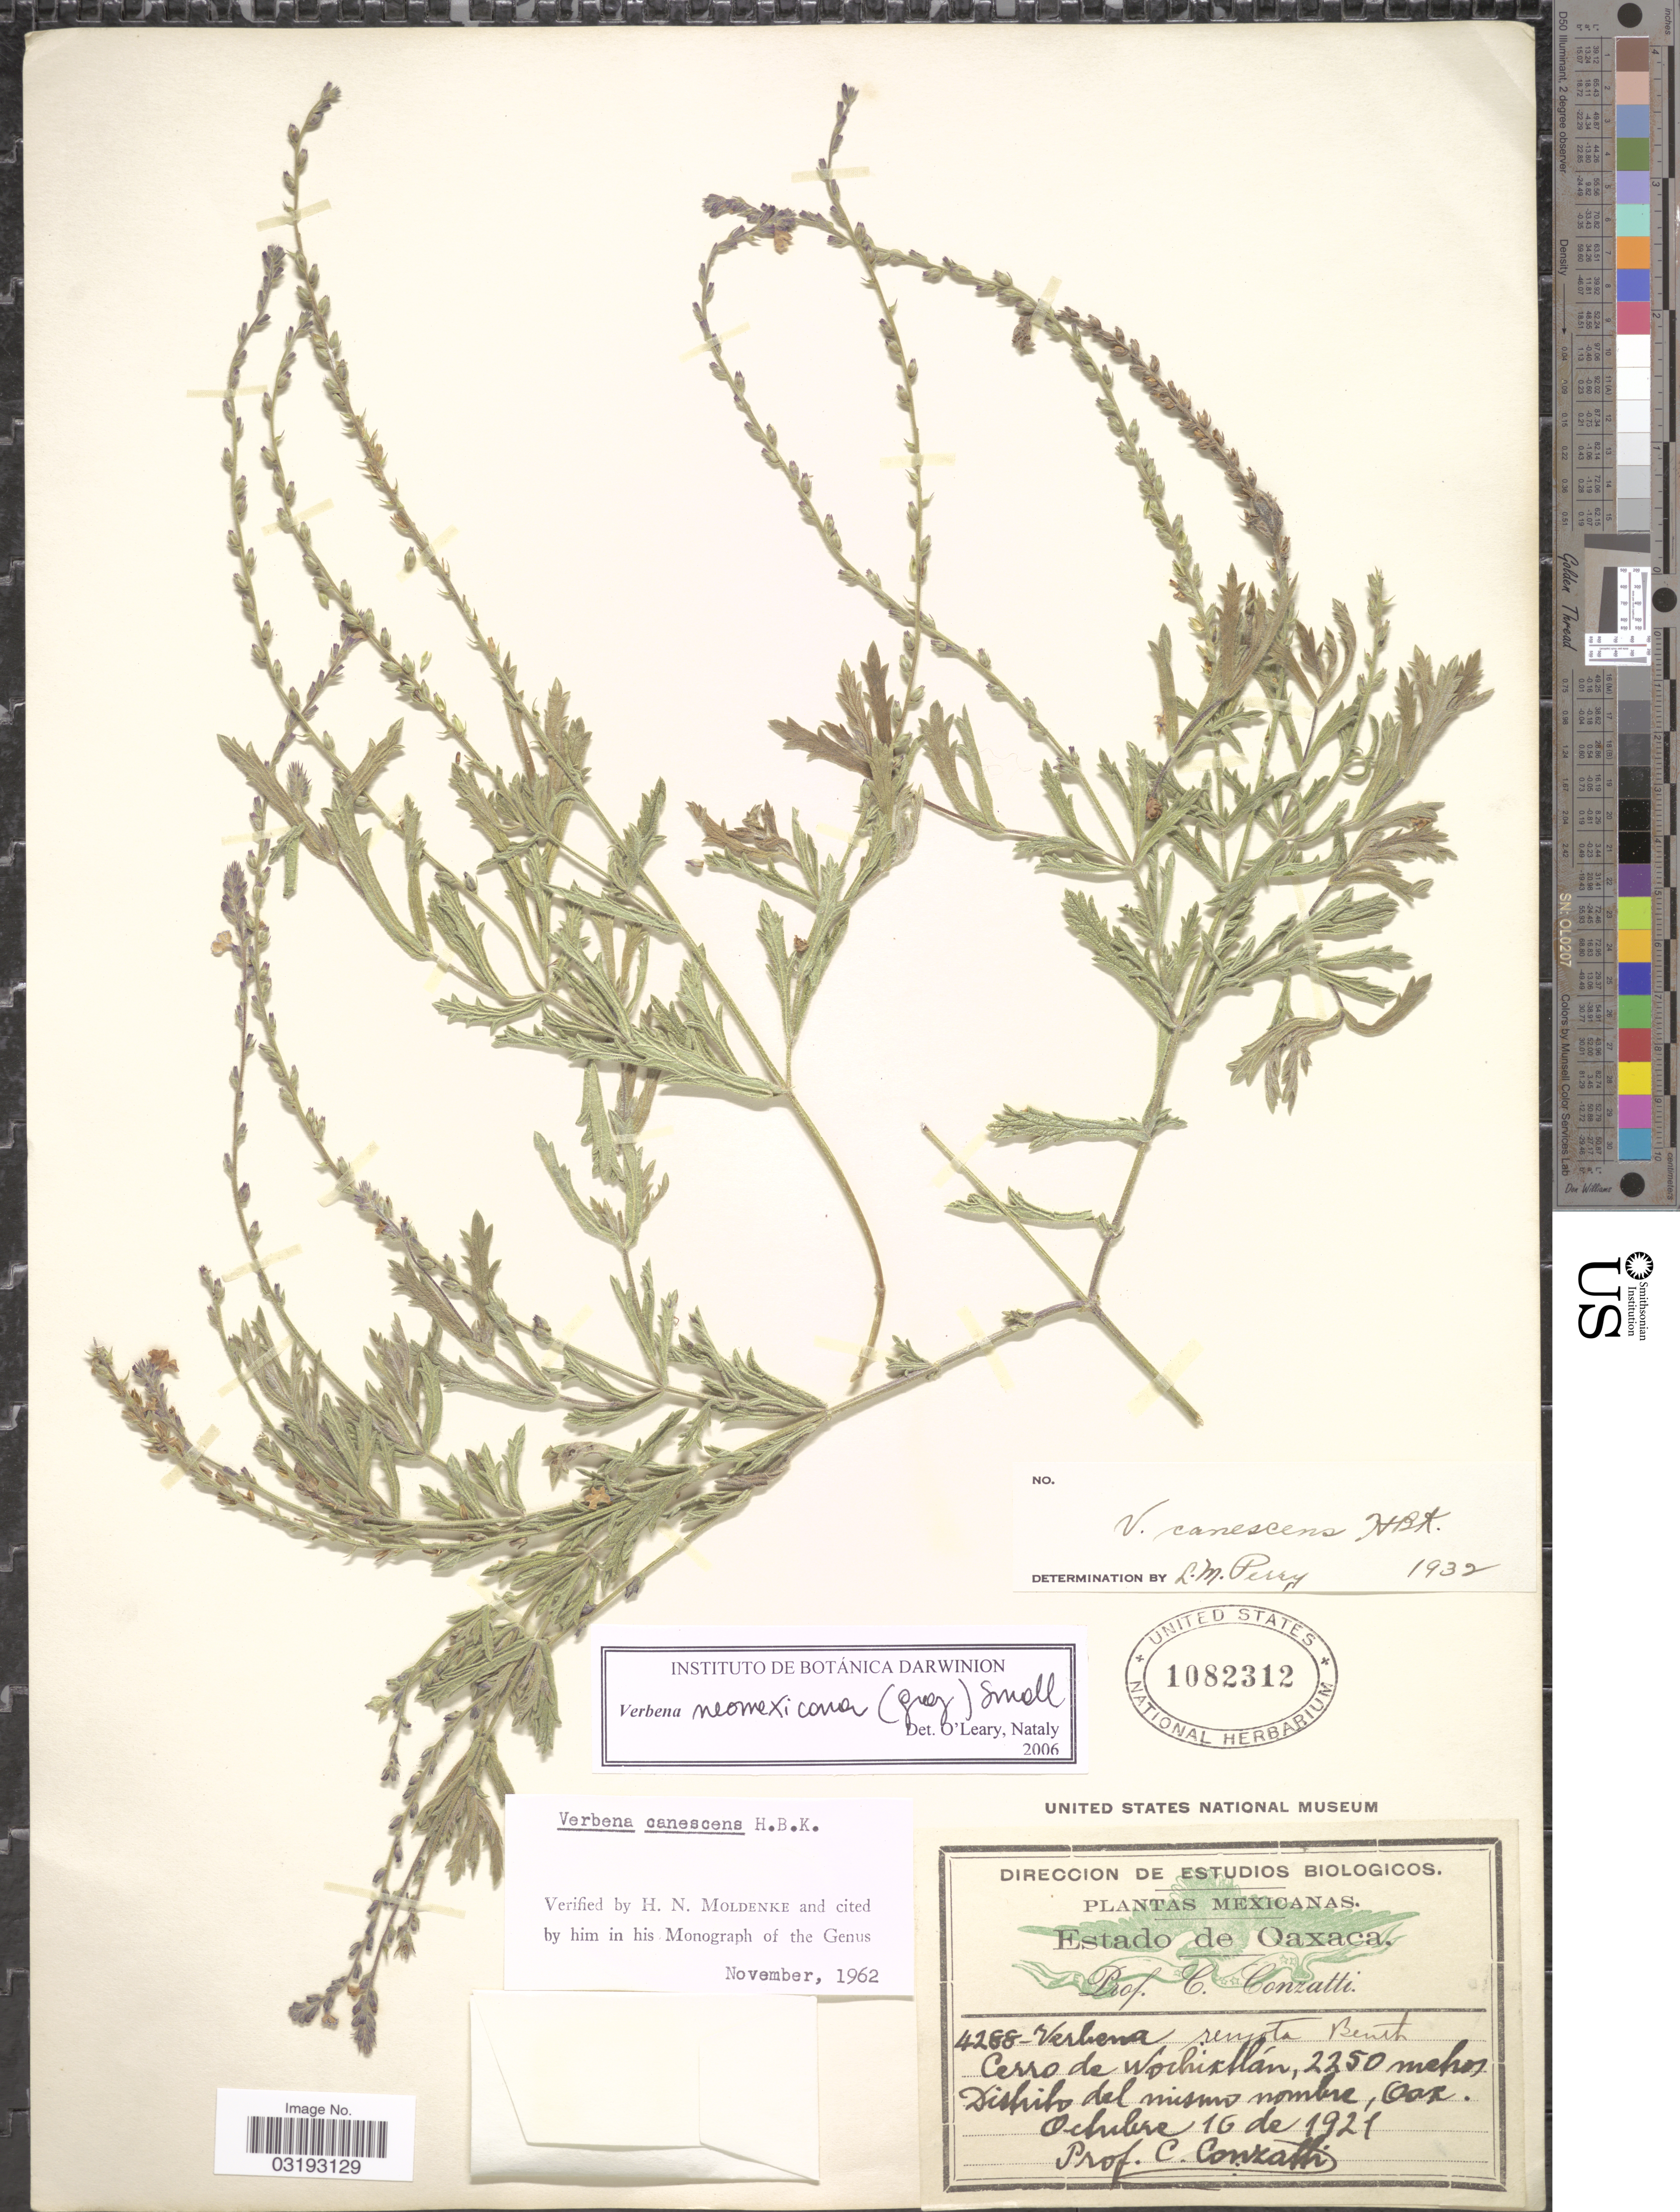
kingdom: Plantae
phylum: Tracheophyta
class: Magnoliopsida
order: Lamiales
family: Verbenaceae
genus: Verbena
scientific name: Verbena neomexicana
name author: (A. Gray) Small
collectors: C. Conzatti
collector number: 4288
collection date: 1921-10-16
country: Mexico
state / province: Oaxaca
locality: Cerro de Nochixtlán. Distrito del mismo nombre, Oax.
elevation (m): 2250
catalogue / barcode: US 1082312